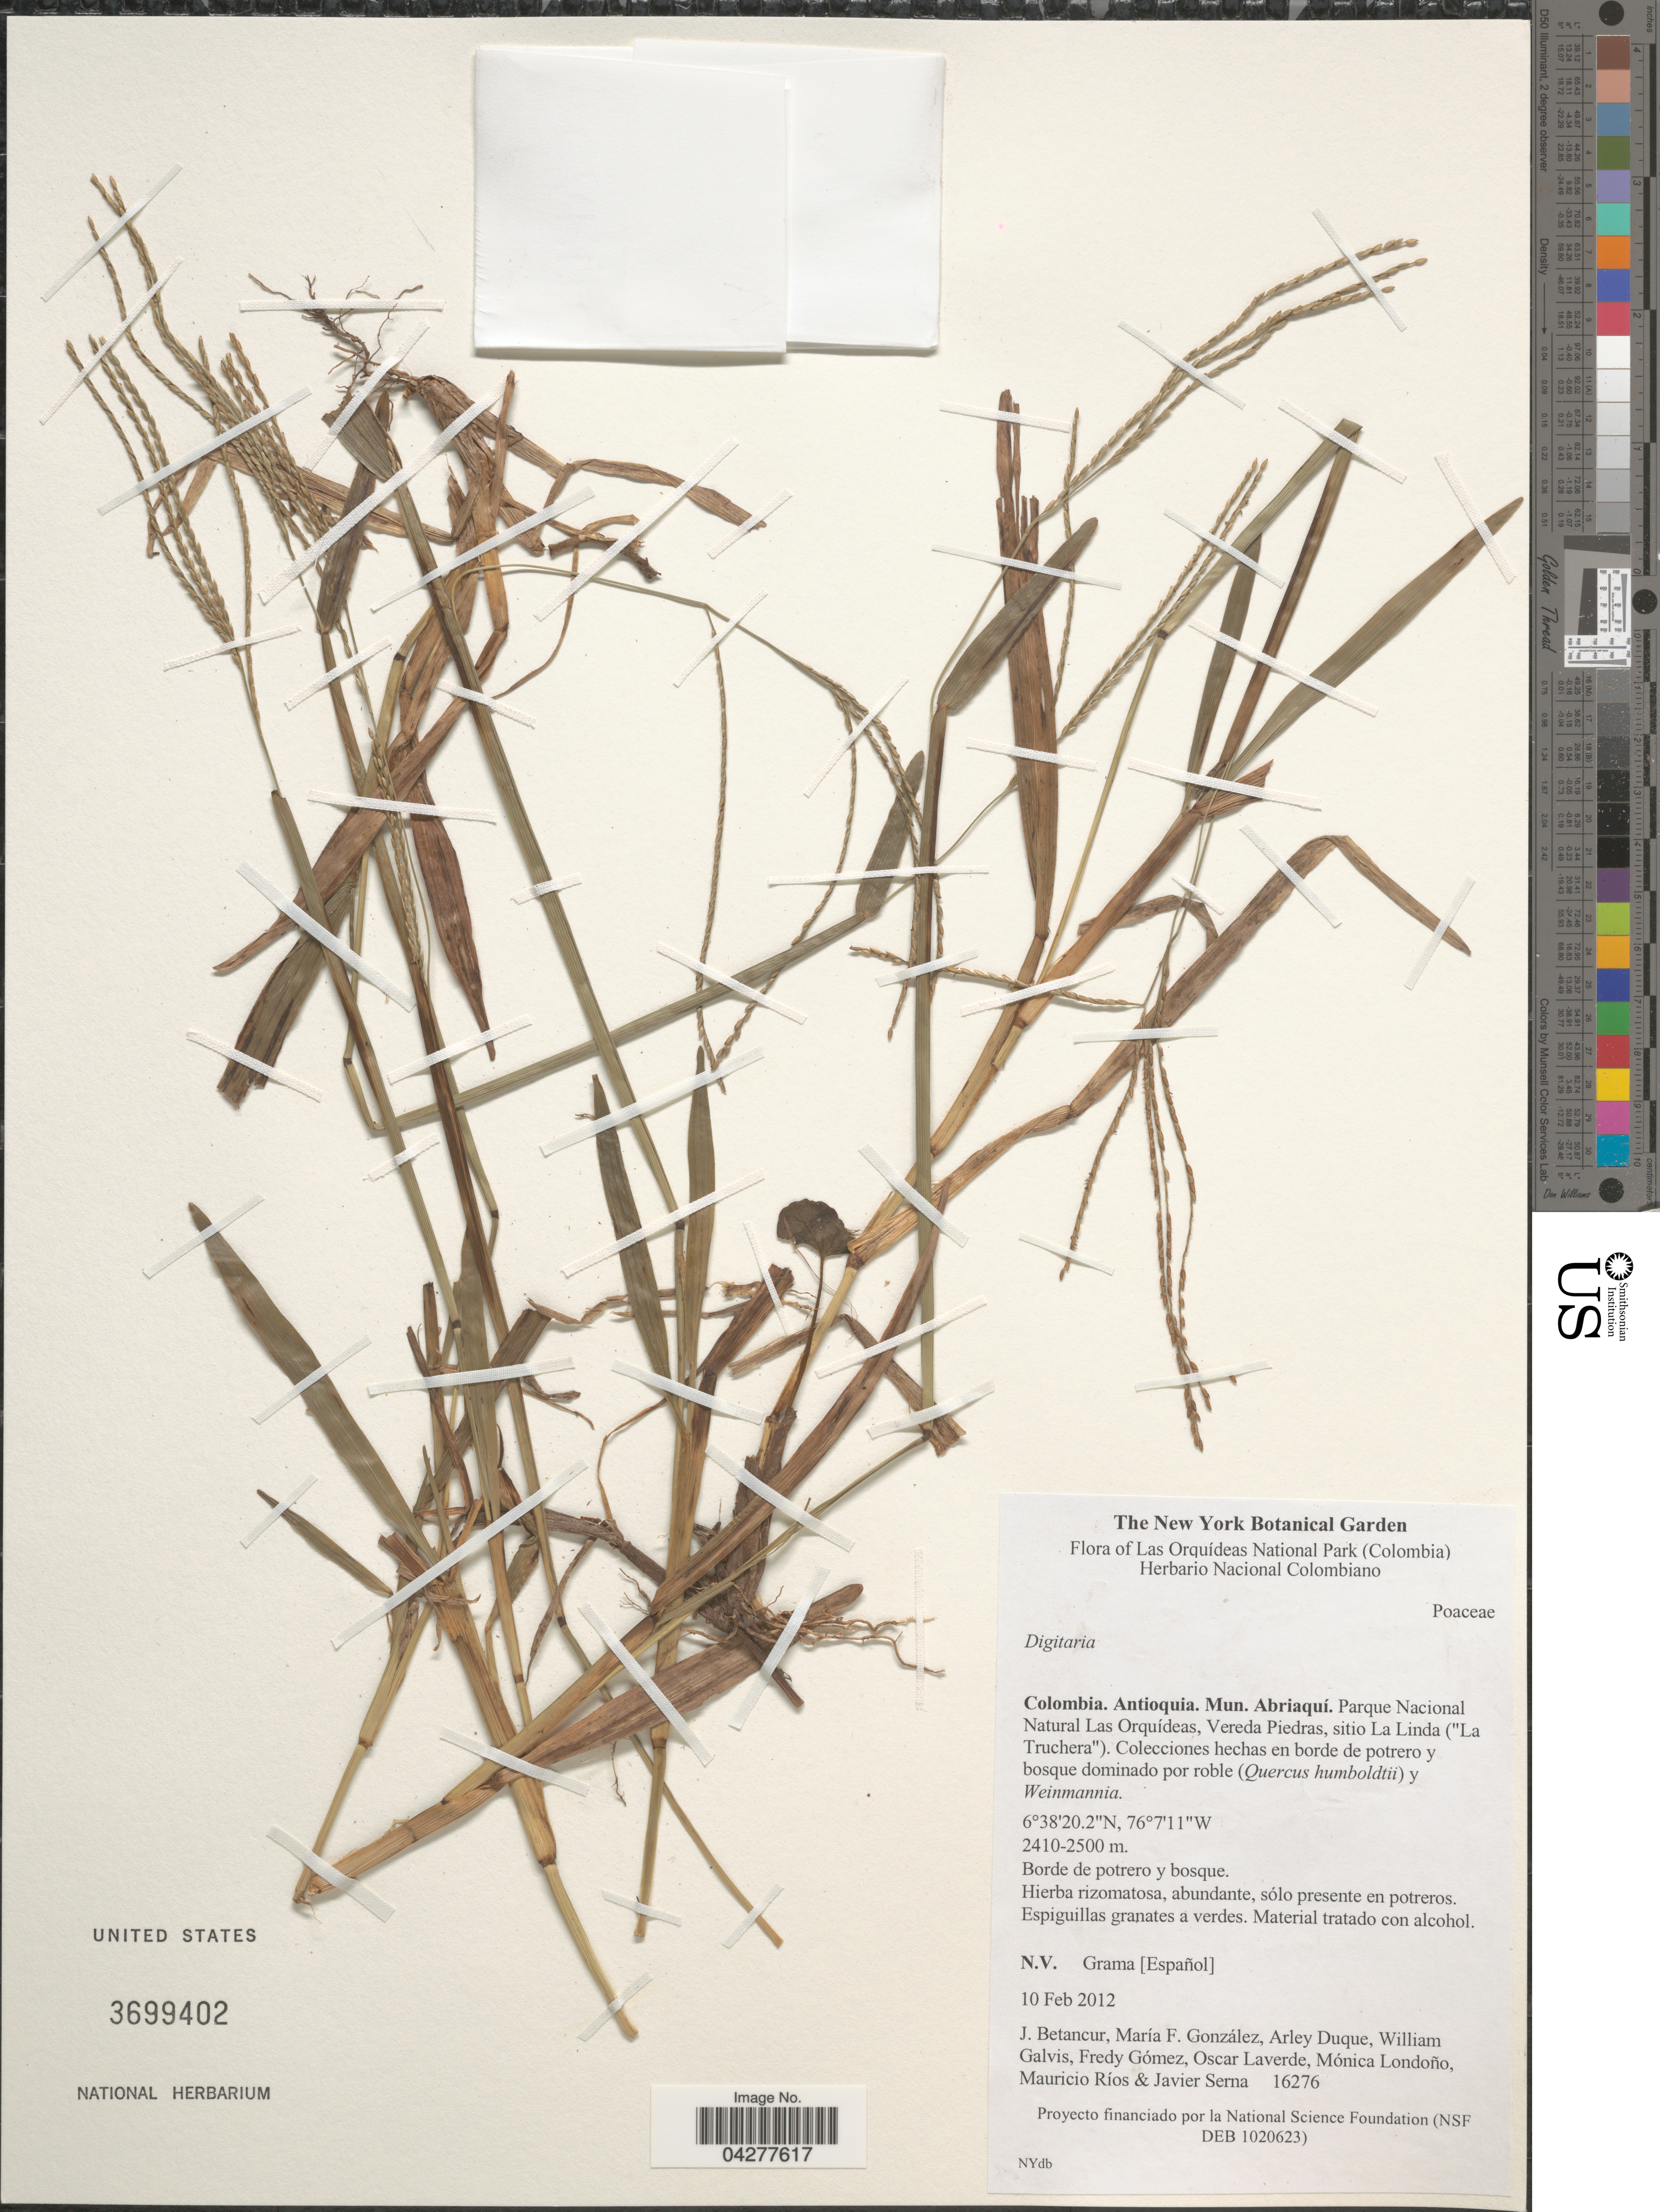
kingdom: Plantae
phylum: Tracheophyta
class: Liliopsida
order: Poales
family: Poaceae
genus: Digitaria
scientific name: Digitaria sp.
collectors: J. Betancur, M. Gonzalez, A. Duque, W. Galvis & et al.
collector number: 16276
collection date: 2012-02-10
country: Colombia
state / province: Antioquia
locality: Las Orquídeas National Park (Colombia). Mun.Abriaquí. Parque Nacional Natural Las Orquídeas, Vereda Piedras, sitio La Linda ("La Truchera"). En borde de potrero y bosque dominado por roble.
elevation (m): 2410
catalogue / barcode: US 3699402